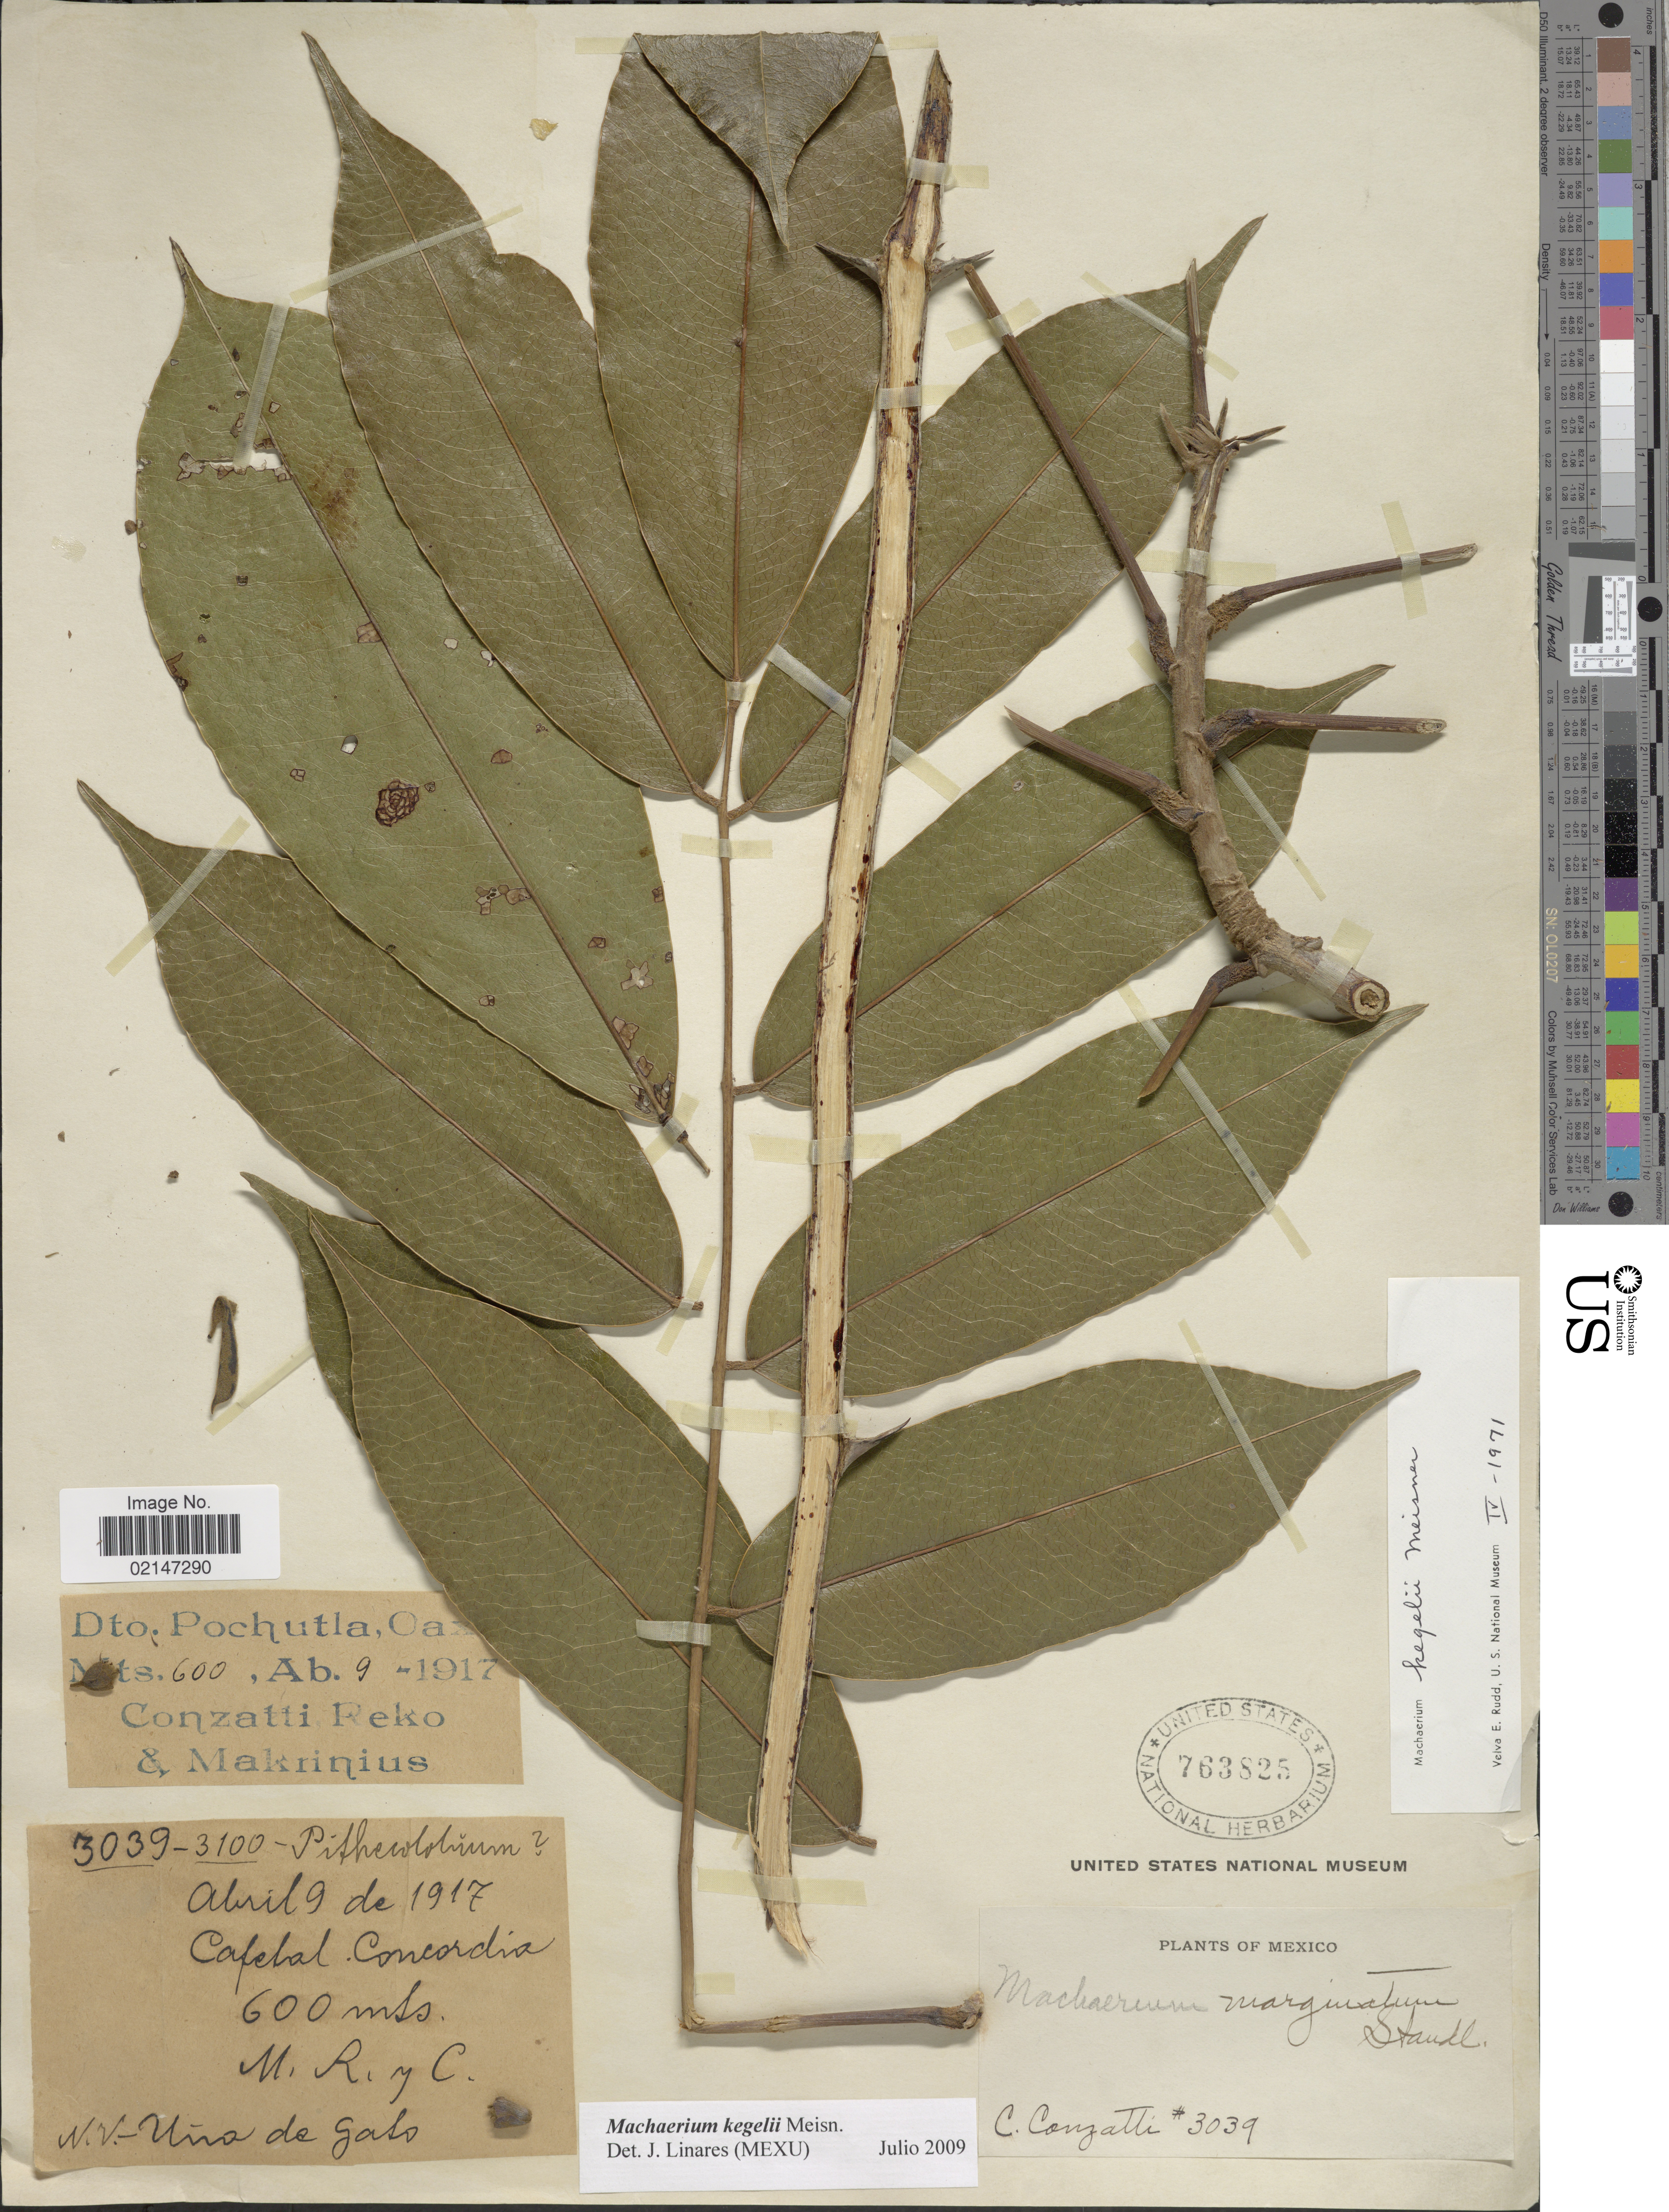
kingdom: Plantae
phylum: Tracheophyta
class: Magnoliopsida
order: Fabales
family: Fabaceae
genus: Machaerium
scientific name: Machaerium kegelii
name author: Meisn.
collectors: C. Conzatti, -. Reko & -. Makrinius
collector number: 3039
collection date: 1917-04-09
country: Mexico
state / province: Oaxaca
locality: Dto Pochutla, Oax Mts, Cafetal, Concordia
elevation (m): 600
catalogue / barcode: US 763825